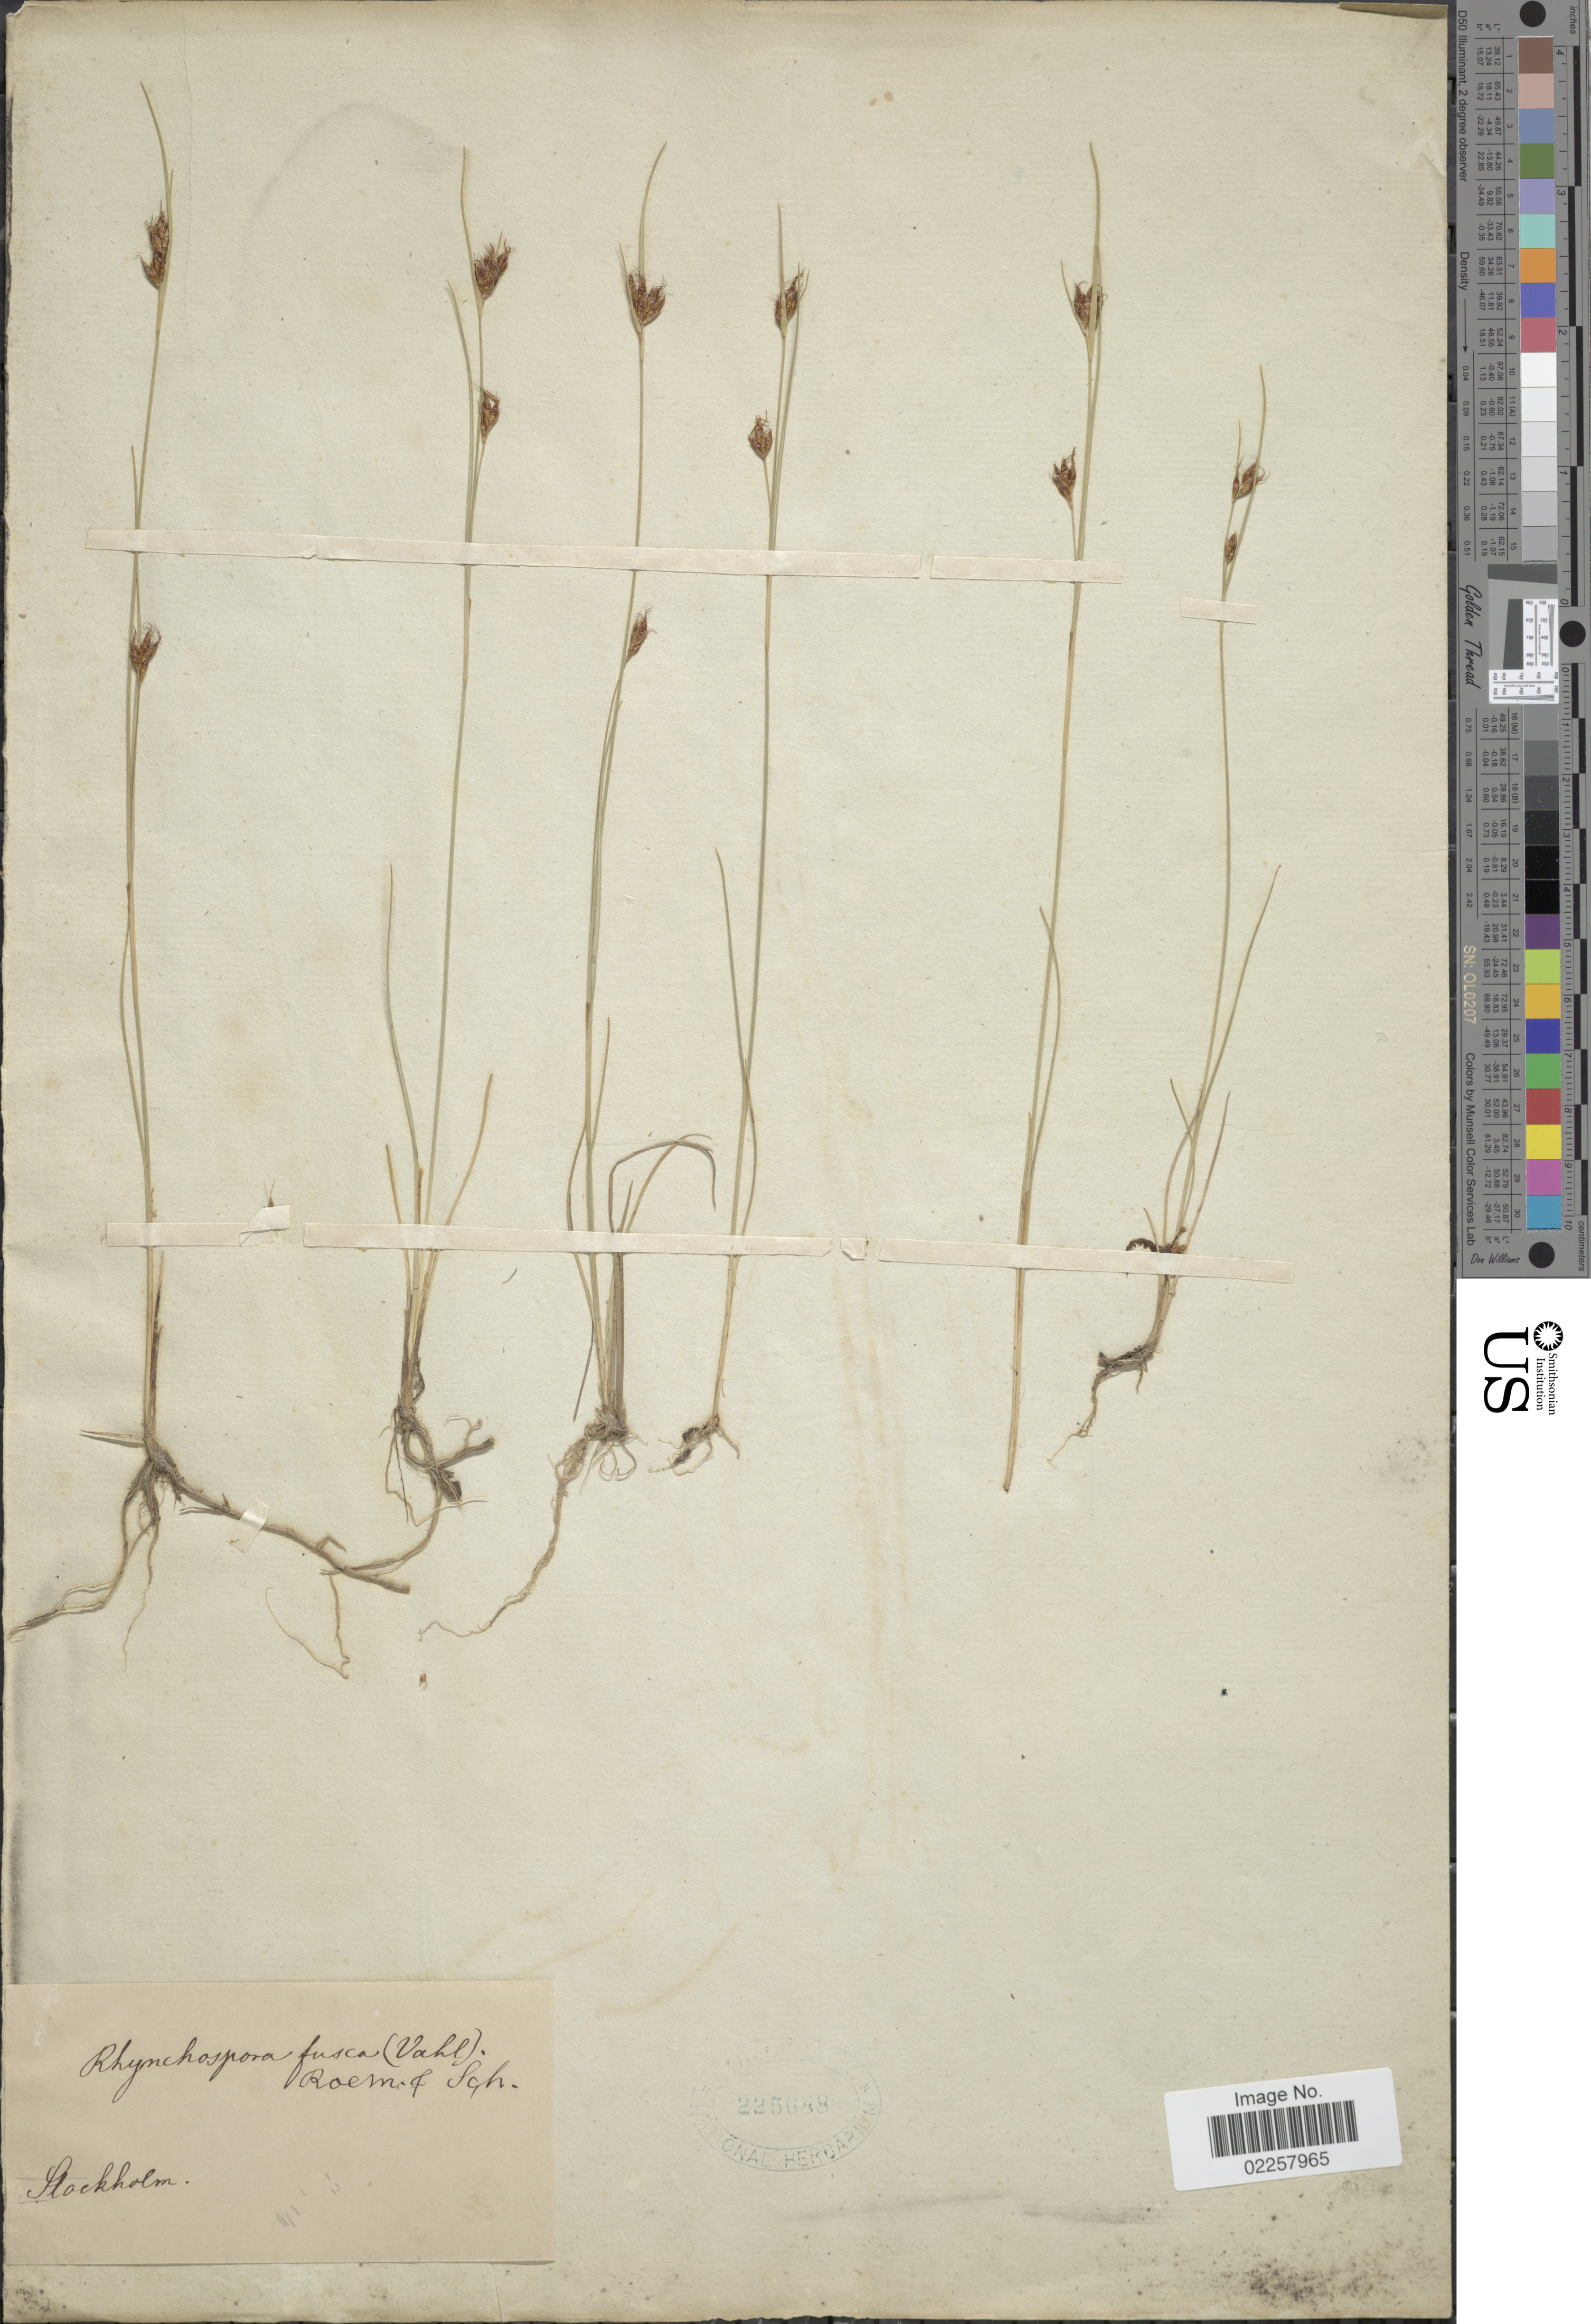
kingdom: Plantae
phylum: Tracheophyta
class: Liliopsida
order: Poales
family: Cyperaceae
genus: Rhynchospora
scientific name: Rhynchospora fusca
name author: (L.) W.T. Aiton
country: Sweden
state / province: Stockholm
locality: Stockholm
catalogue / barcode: US 225048